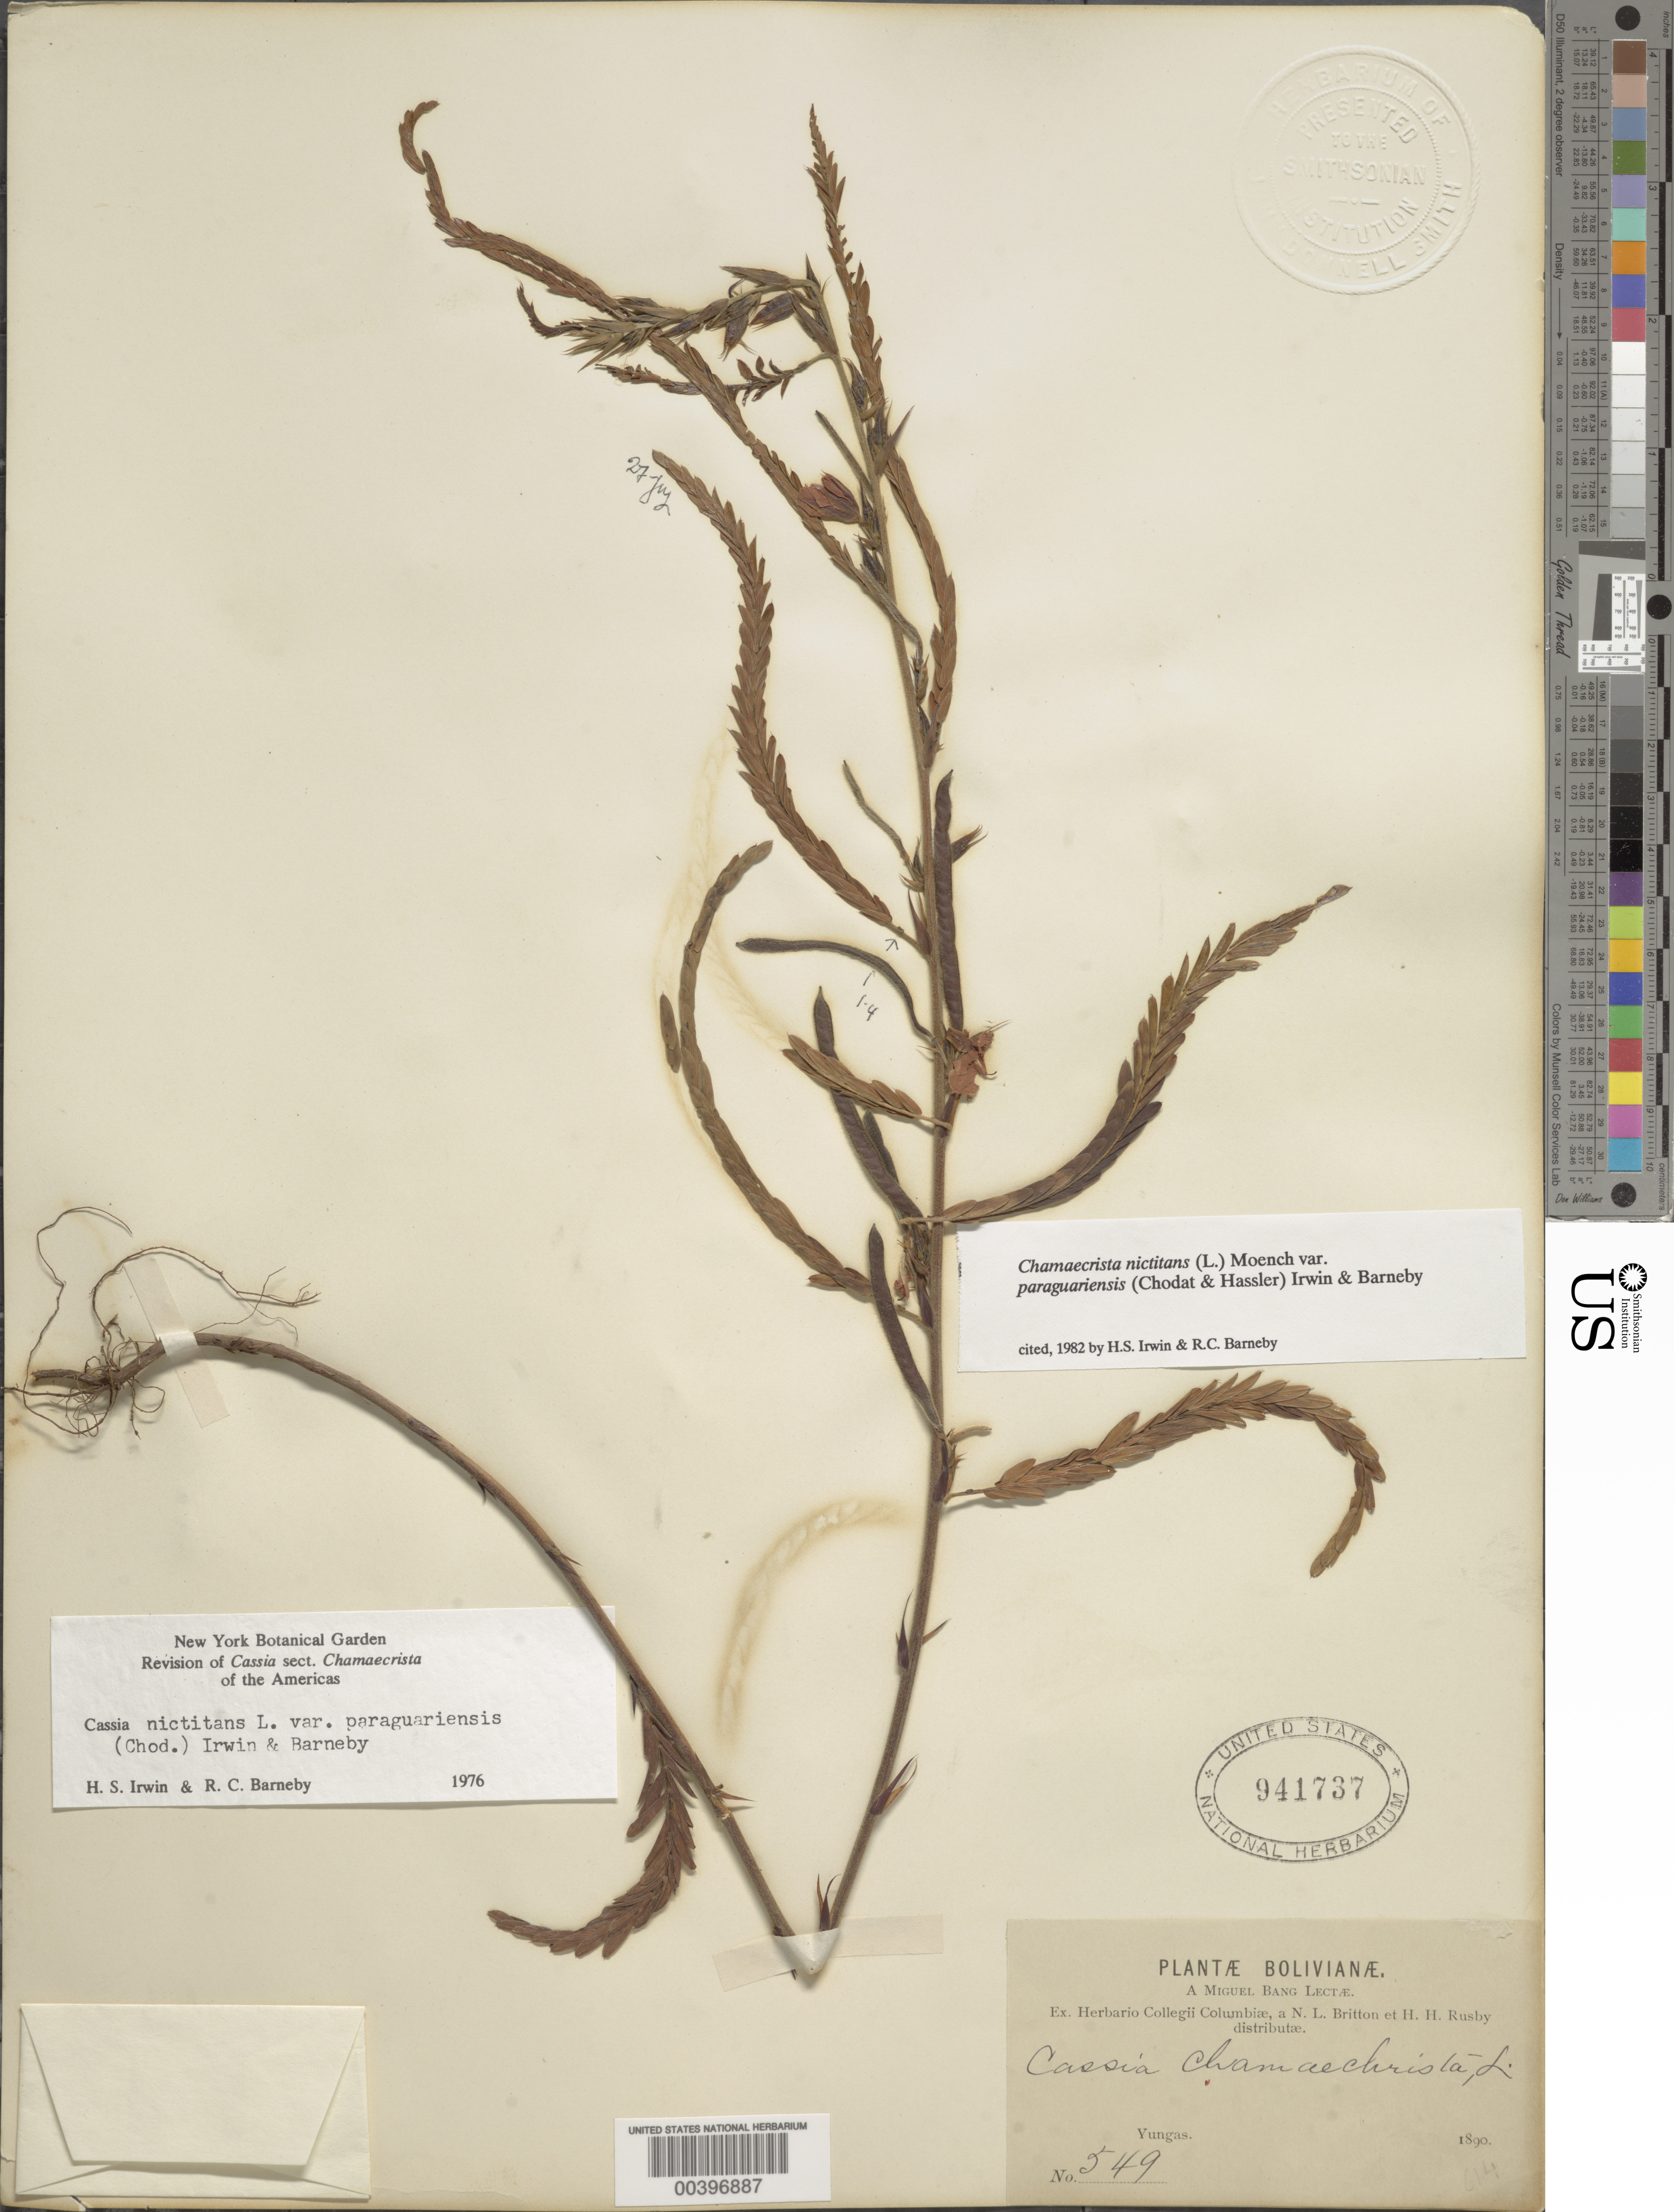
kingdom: Plantae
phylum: Tracheophyta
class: Magnoliopsida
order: Fabales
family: Fabaceae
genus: Chamaecrista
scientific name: Chamaecrista nictitans var. paraguariensis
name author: (Chodat & Hassl.) H.S. Irwin & Barneby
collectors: M. Bang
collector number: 549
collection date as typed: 1890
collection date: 1890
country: Bolivia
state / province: La Paz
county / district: Nor Yungas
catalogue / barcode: US 941737